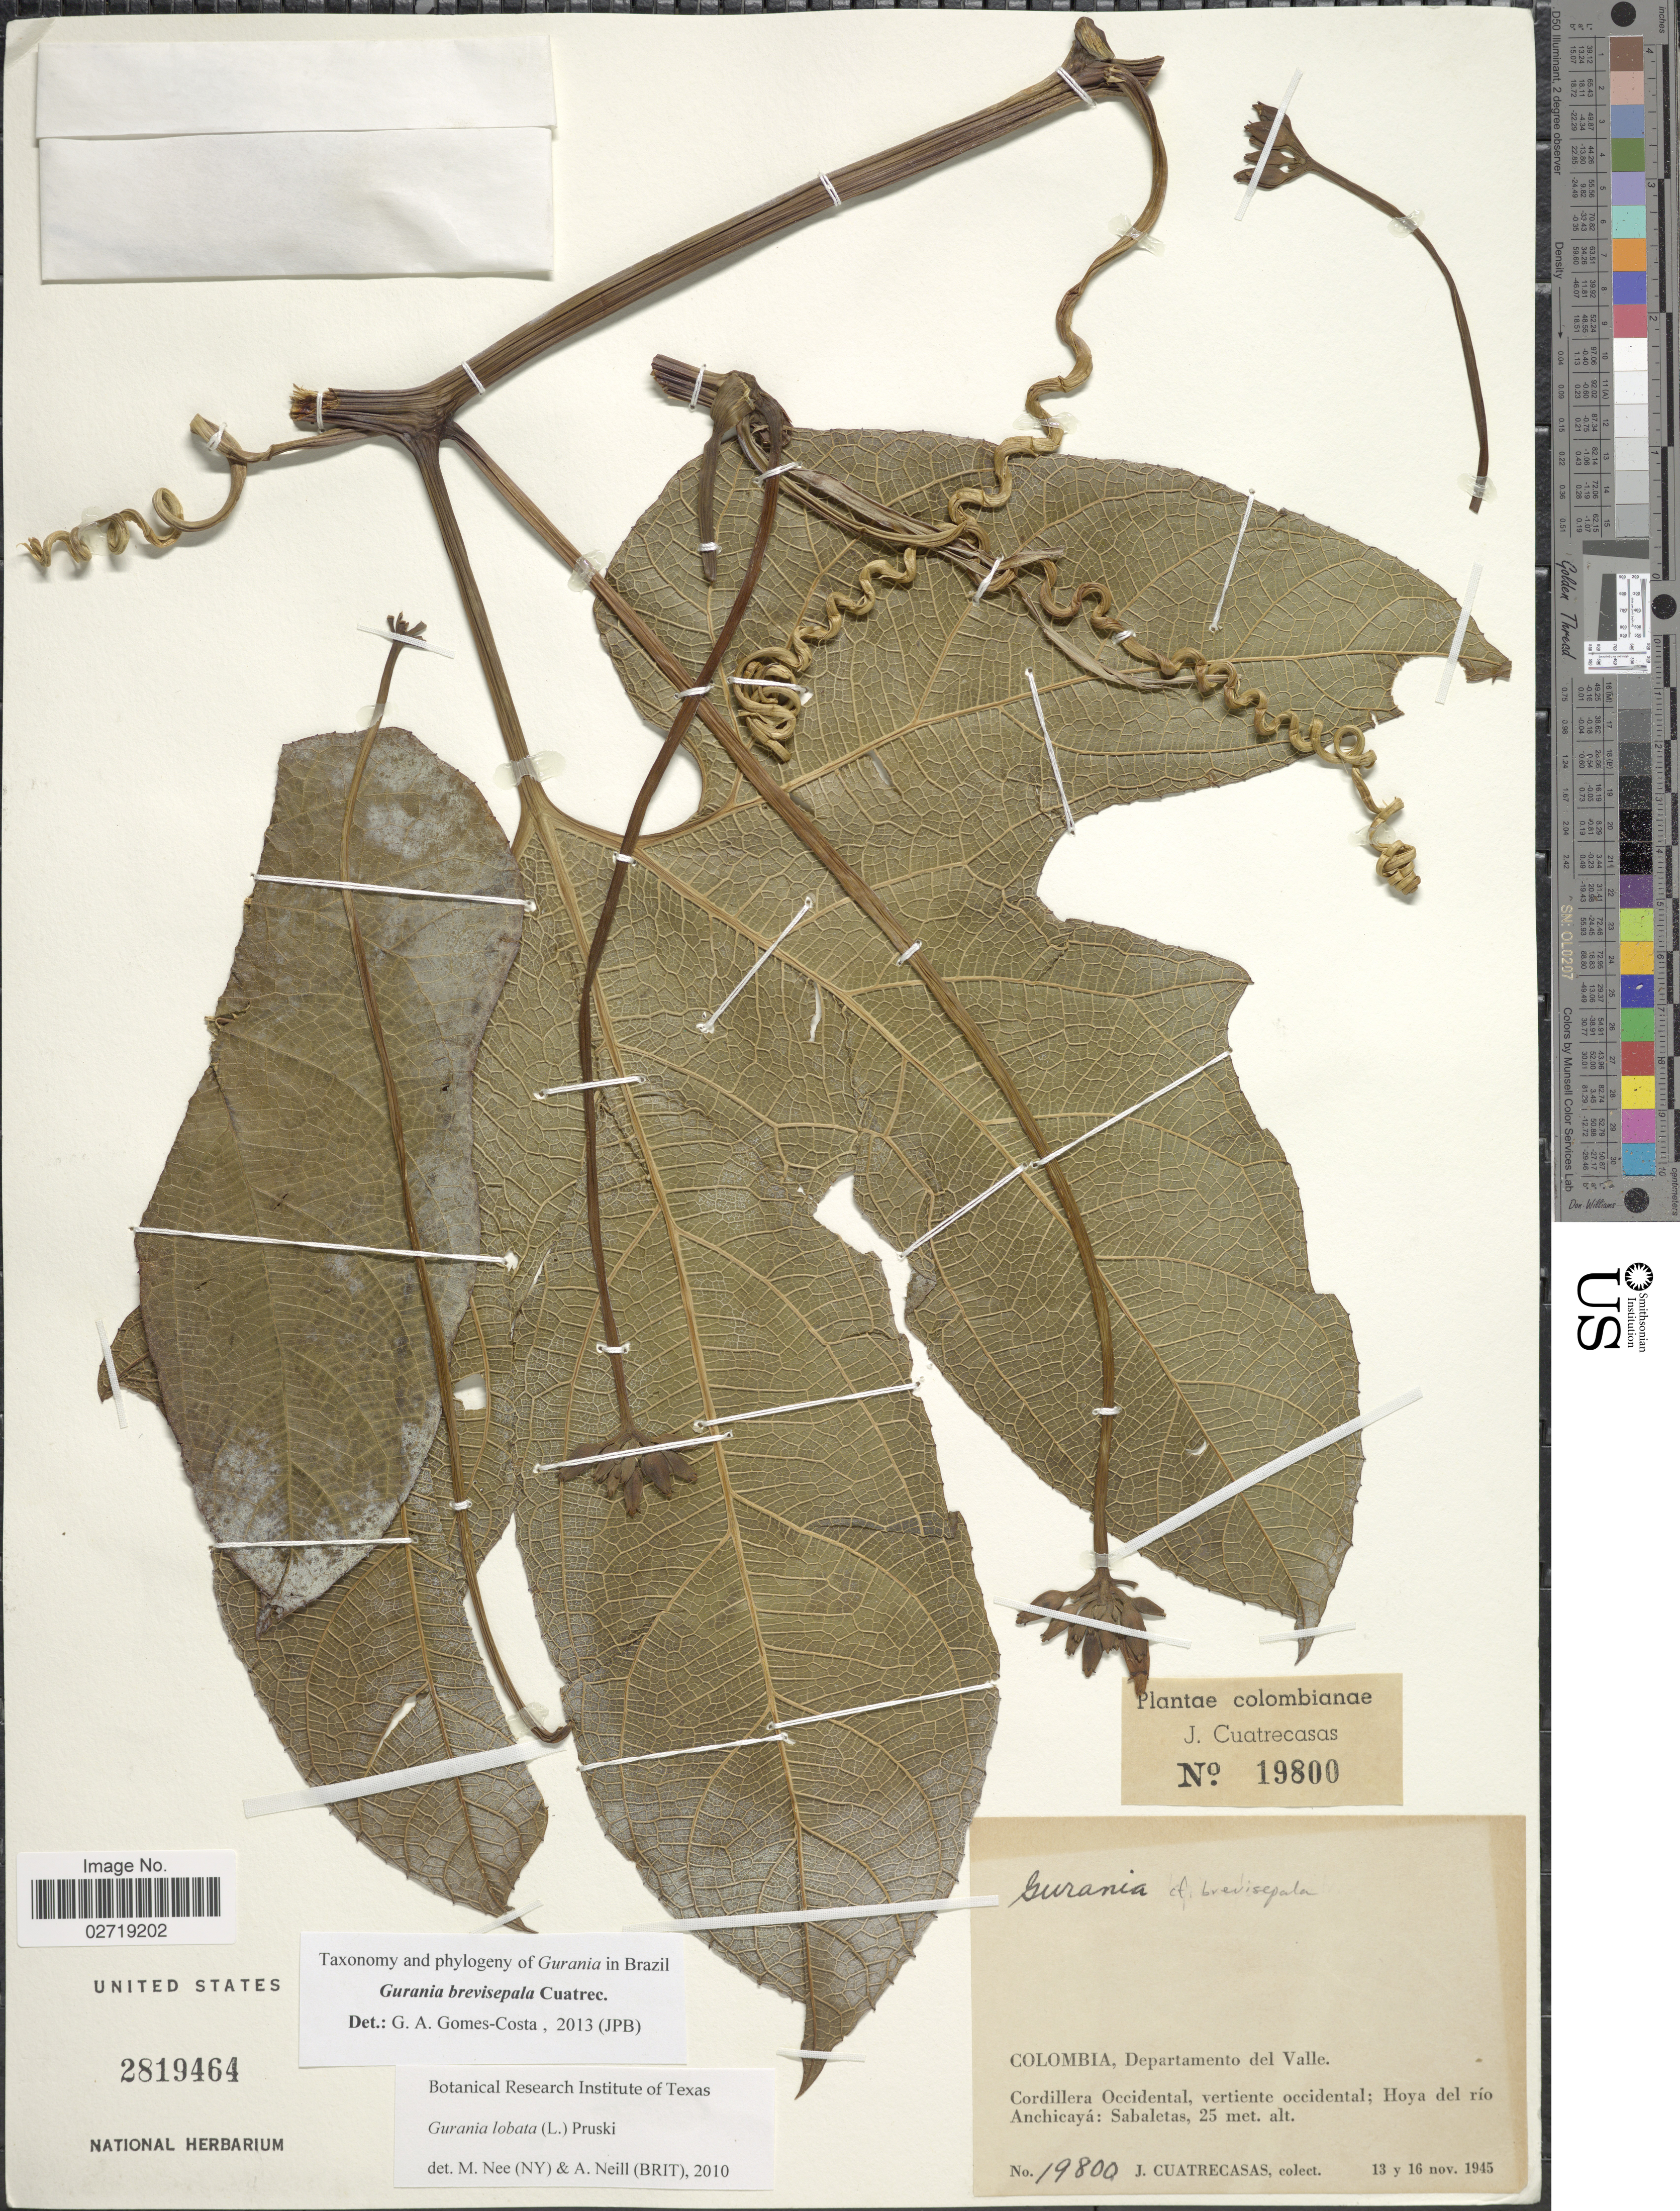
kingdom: Plantae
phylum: Tracheophyta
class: Magnoliopsida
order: Cucurbitales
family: Cucurbitaceae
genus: Gurania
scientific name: Gurania brevisepala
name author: Cuatrec.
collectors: J. Cuatrecasas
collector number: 19800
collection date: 1945-11-13/1945-11-16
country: Colombia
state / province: Valle del Cauca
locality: Departamento del Valle. Cordillera Occidental, vertiente occidental; Hoya del rio Anchicaya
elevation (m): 25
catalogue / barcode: US 2819464